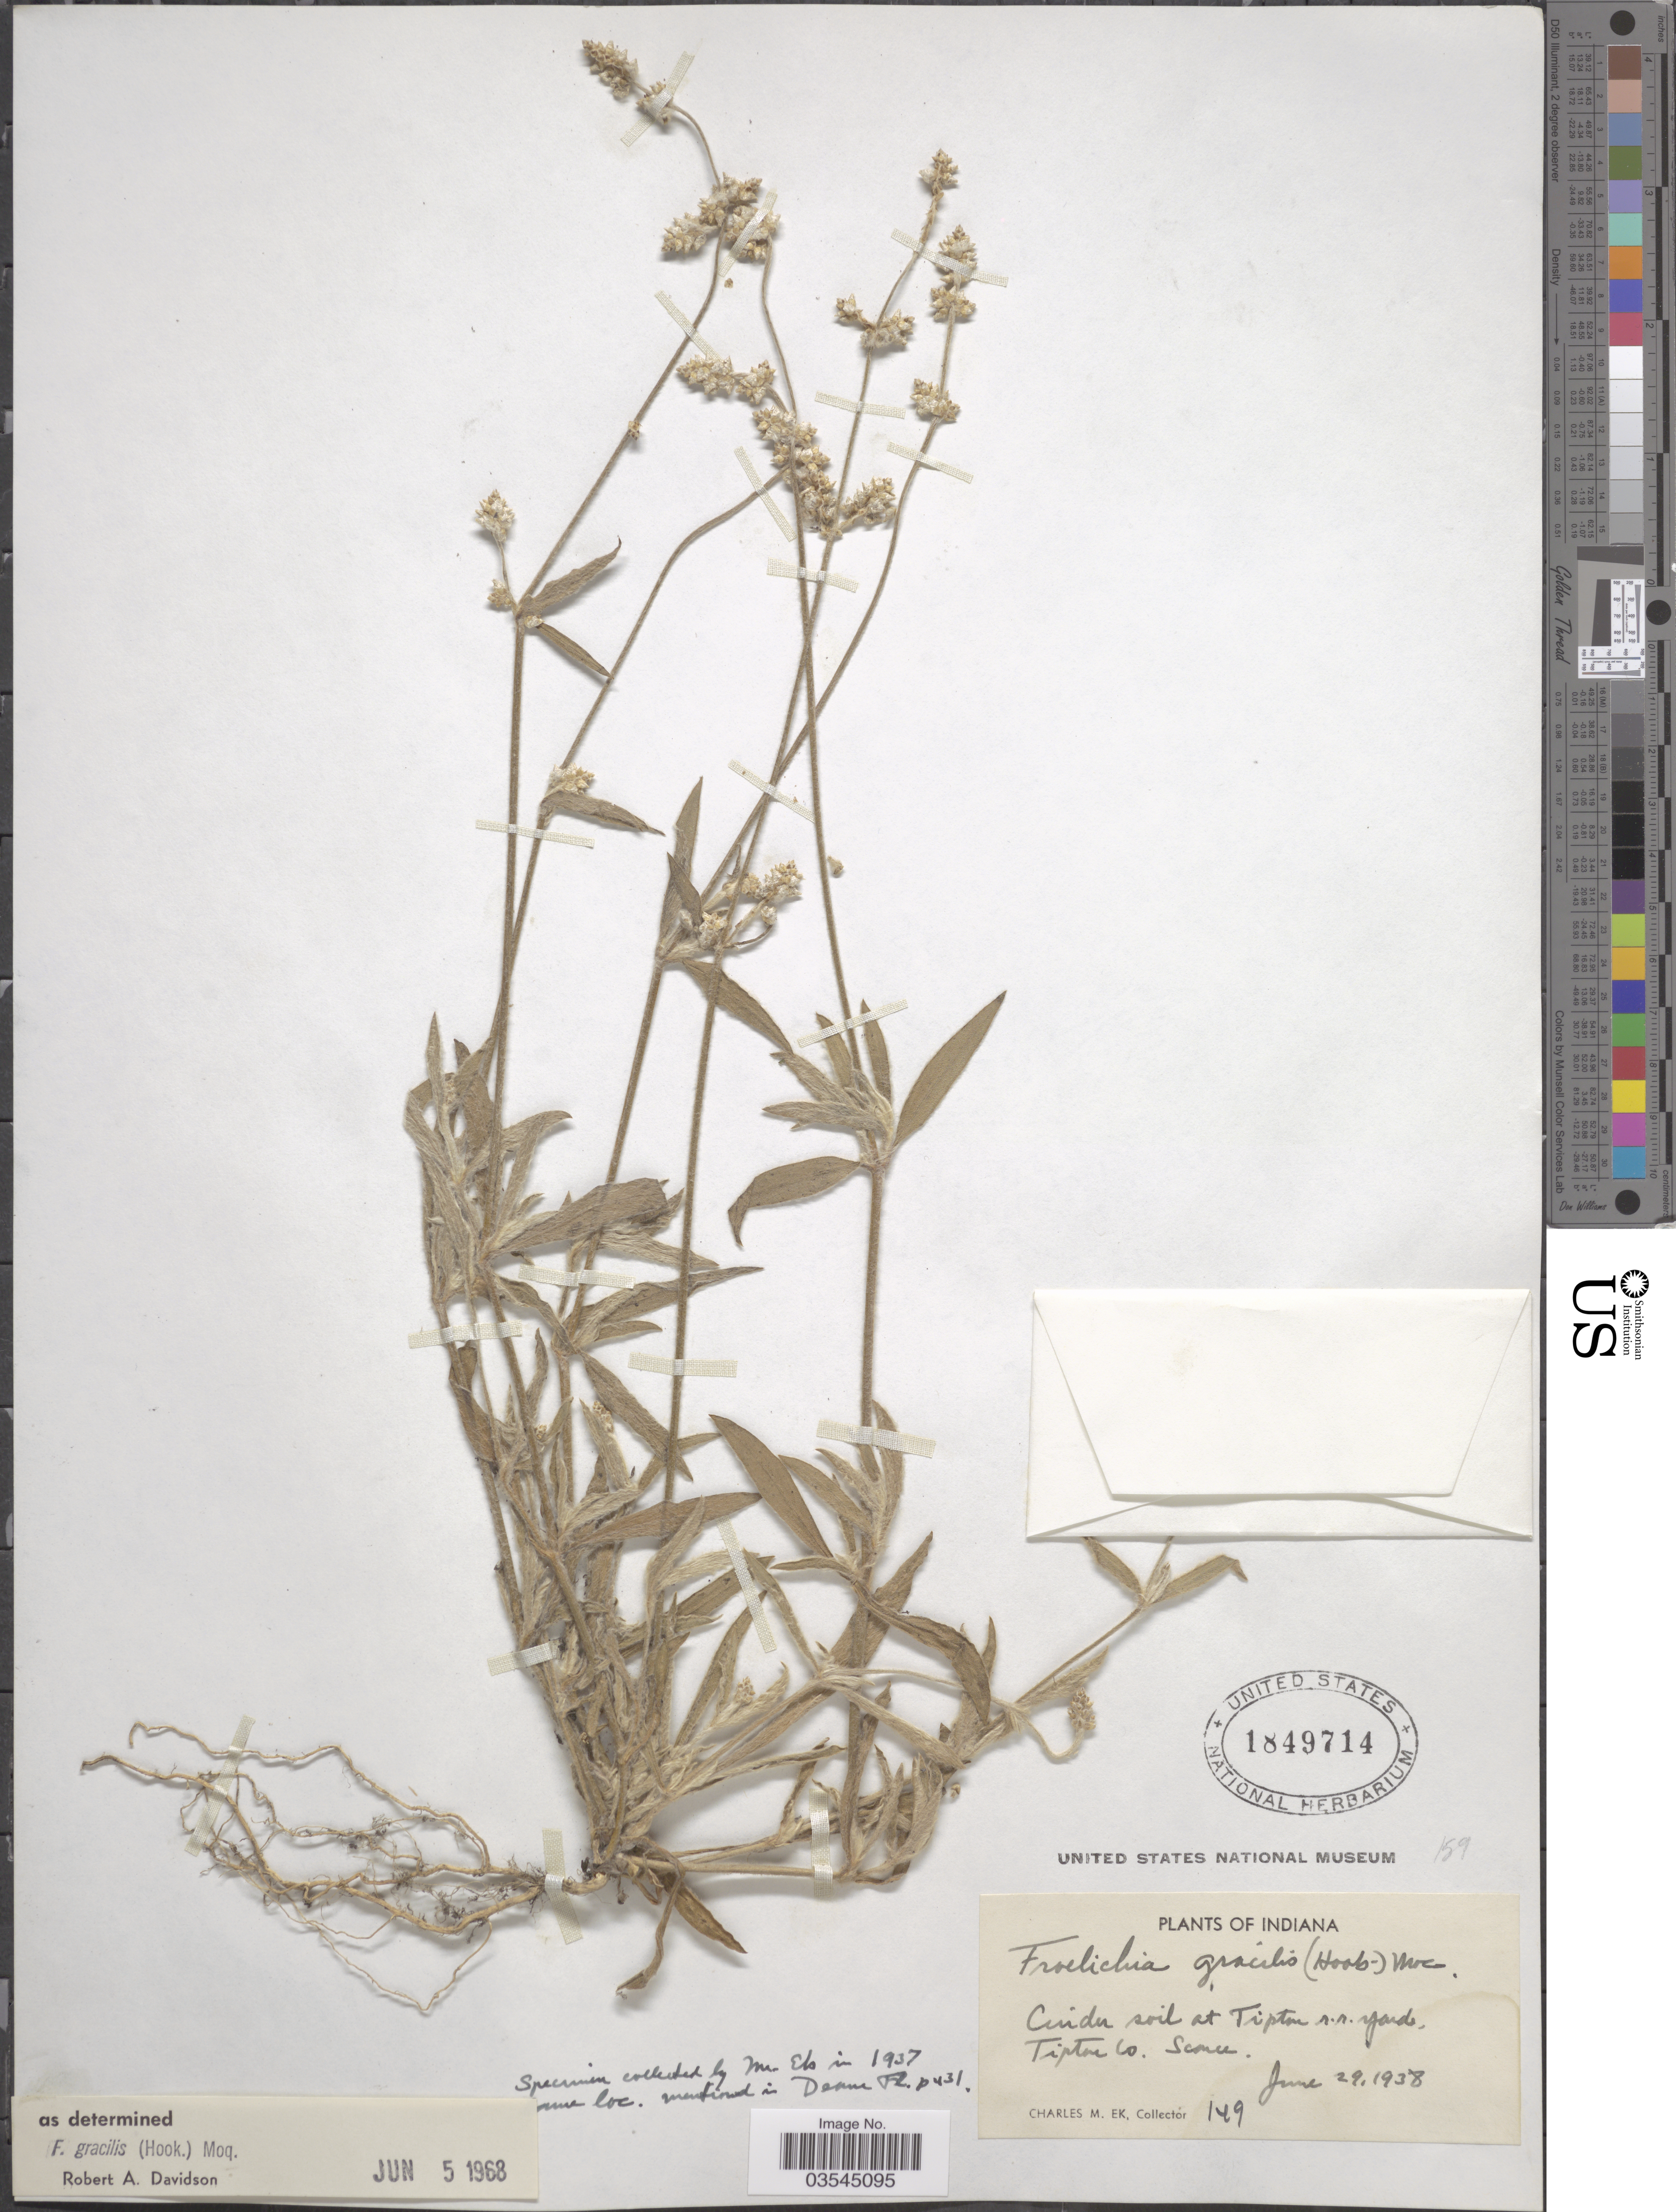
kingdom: Plantae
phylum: Tracheophyta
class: Magnoliopsida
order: Caryophyllales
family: Amaranthaceae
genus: Froelichia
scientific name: Froelichia gracilis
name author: (Hook.) Moq.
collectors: C. Ek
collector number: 149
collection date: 1938-06-29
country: United States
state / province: Indiana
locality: At Tipton r.r. yards, Tipton Co.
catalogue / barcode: US 1849714